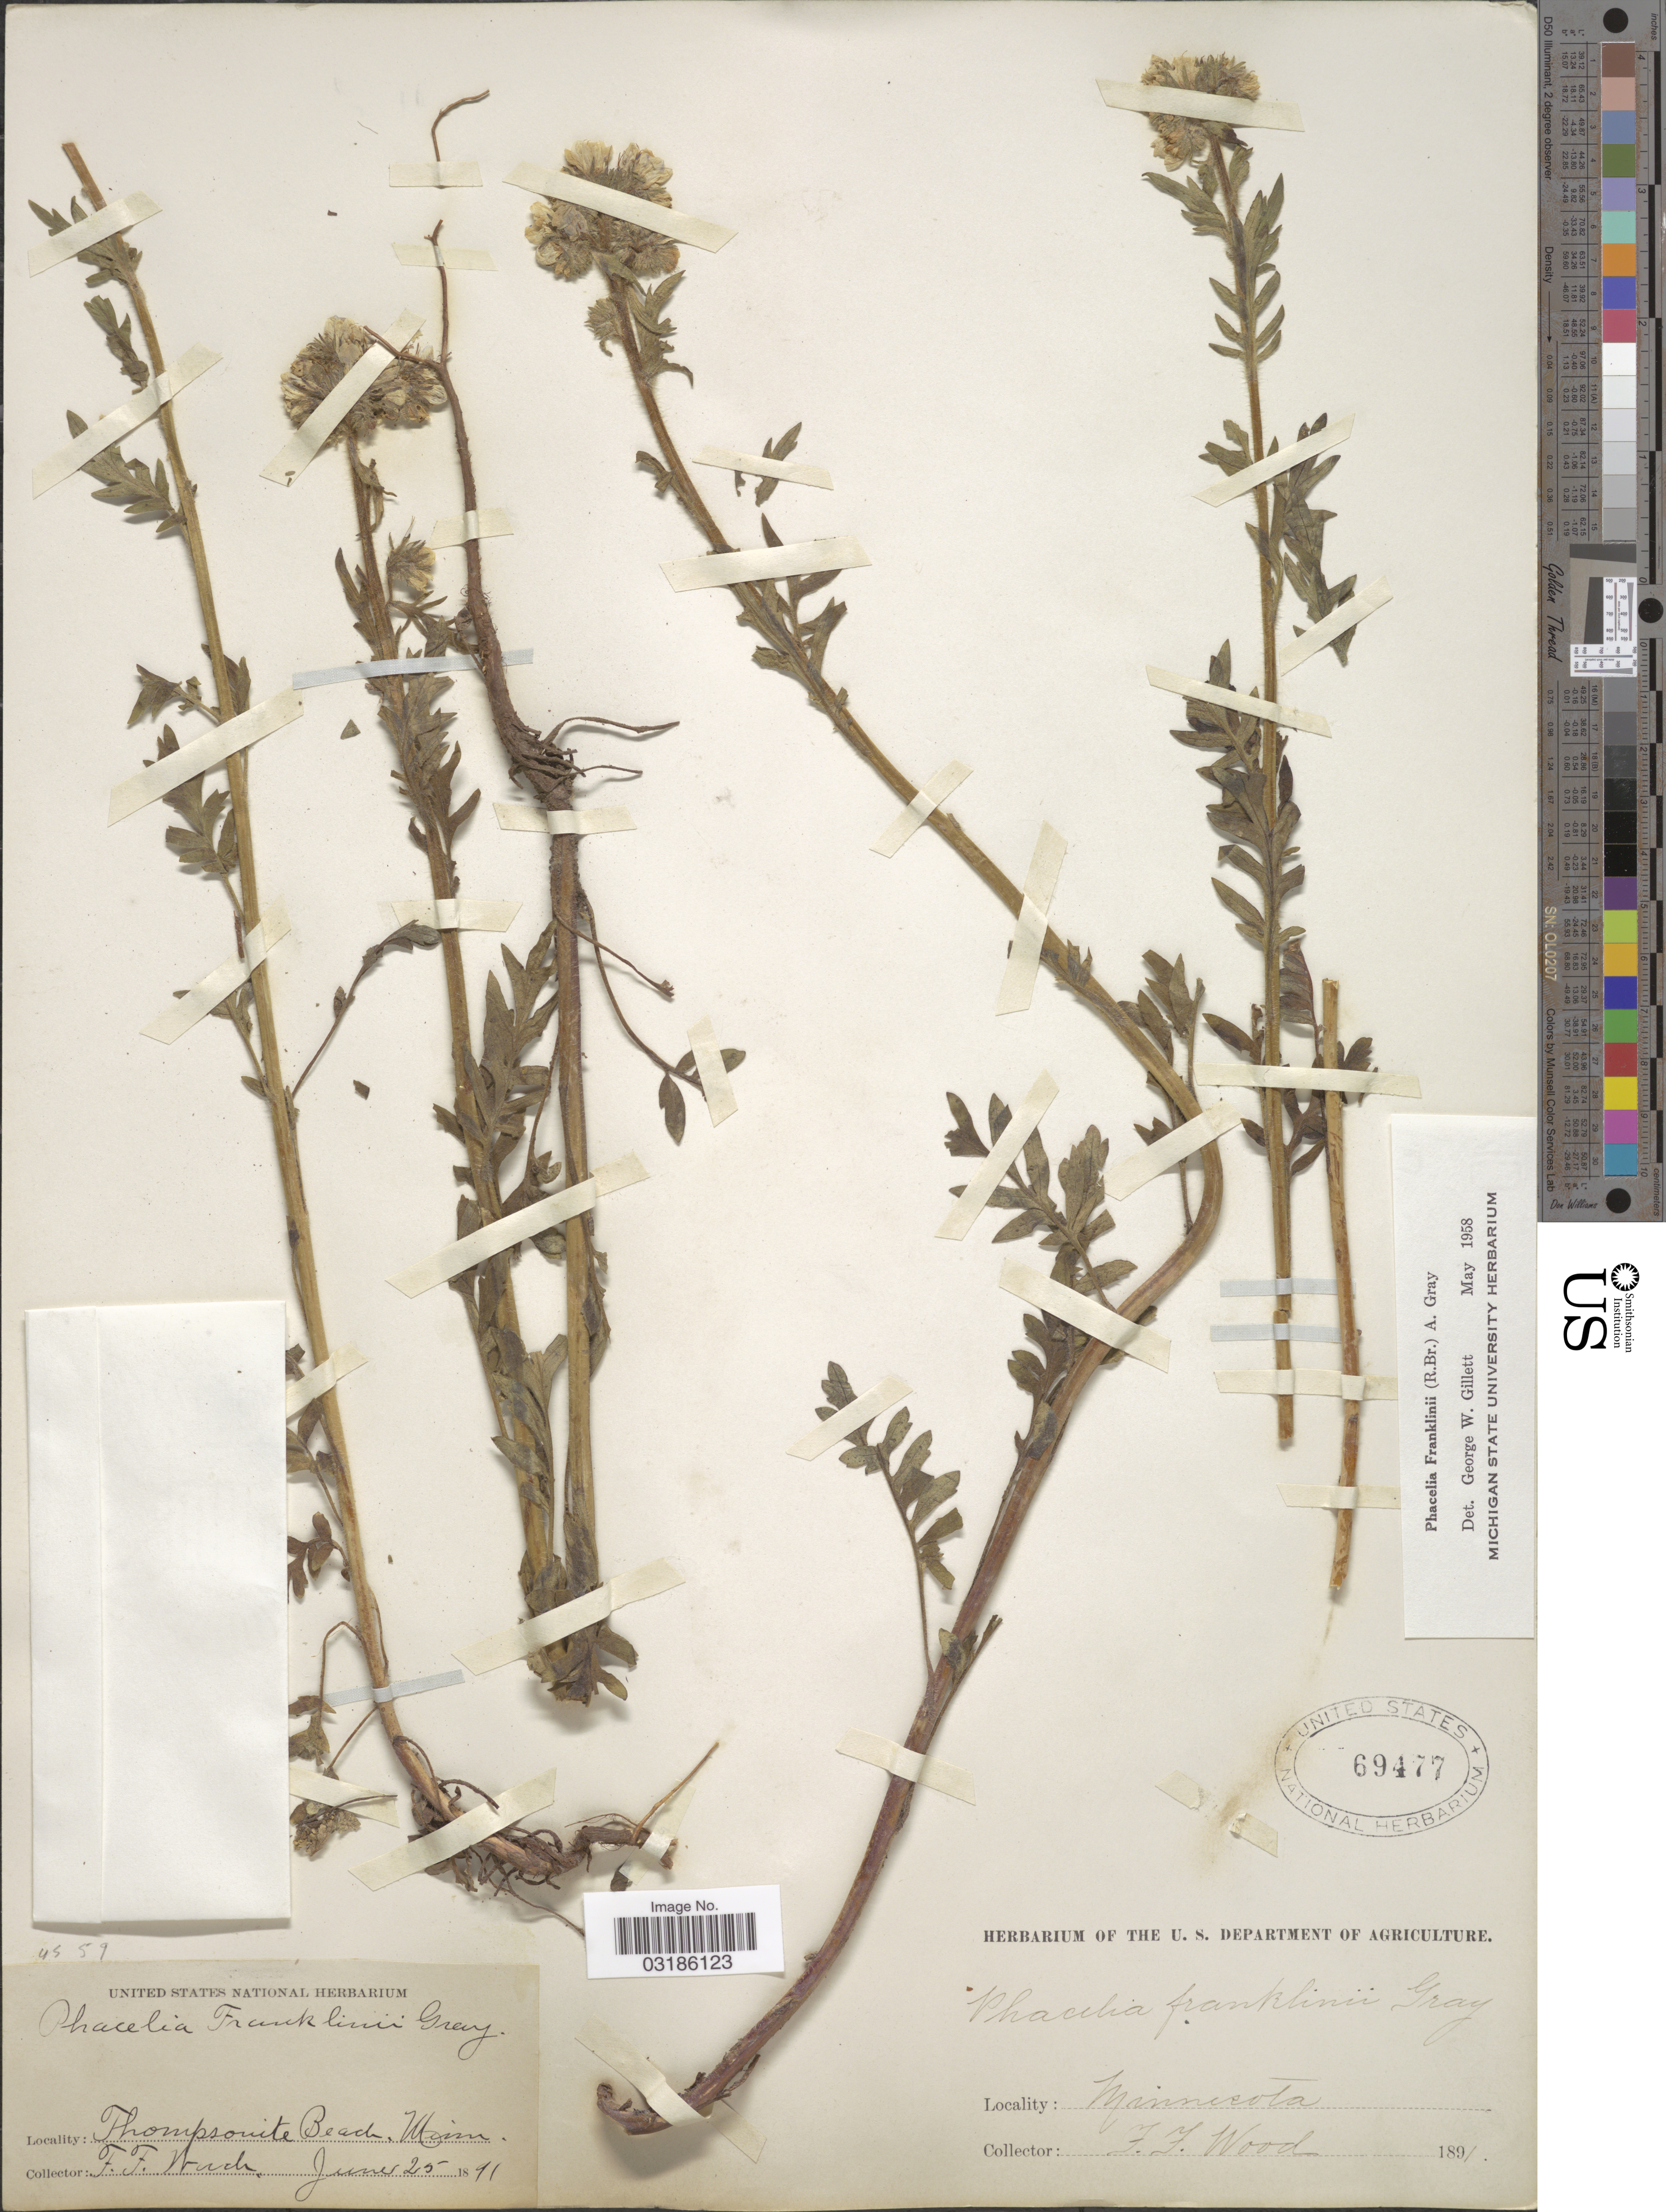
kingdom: Plantae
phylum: Tracheophyta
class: Magnoliopsida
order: Boraginales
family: Hydrophyllaceae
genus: Phacelia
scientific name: Phacelia franklinii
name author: Nutt.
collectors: F. Wood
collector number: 4559?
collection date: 1891-06-25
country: United States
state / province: Minnesota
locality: Thompsonite Beach.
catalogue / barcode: US 69477